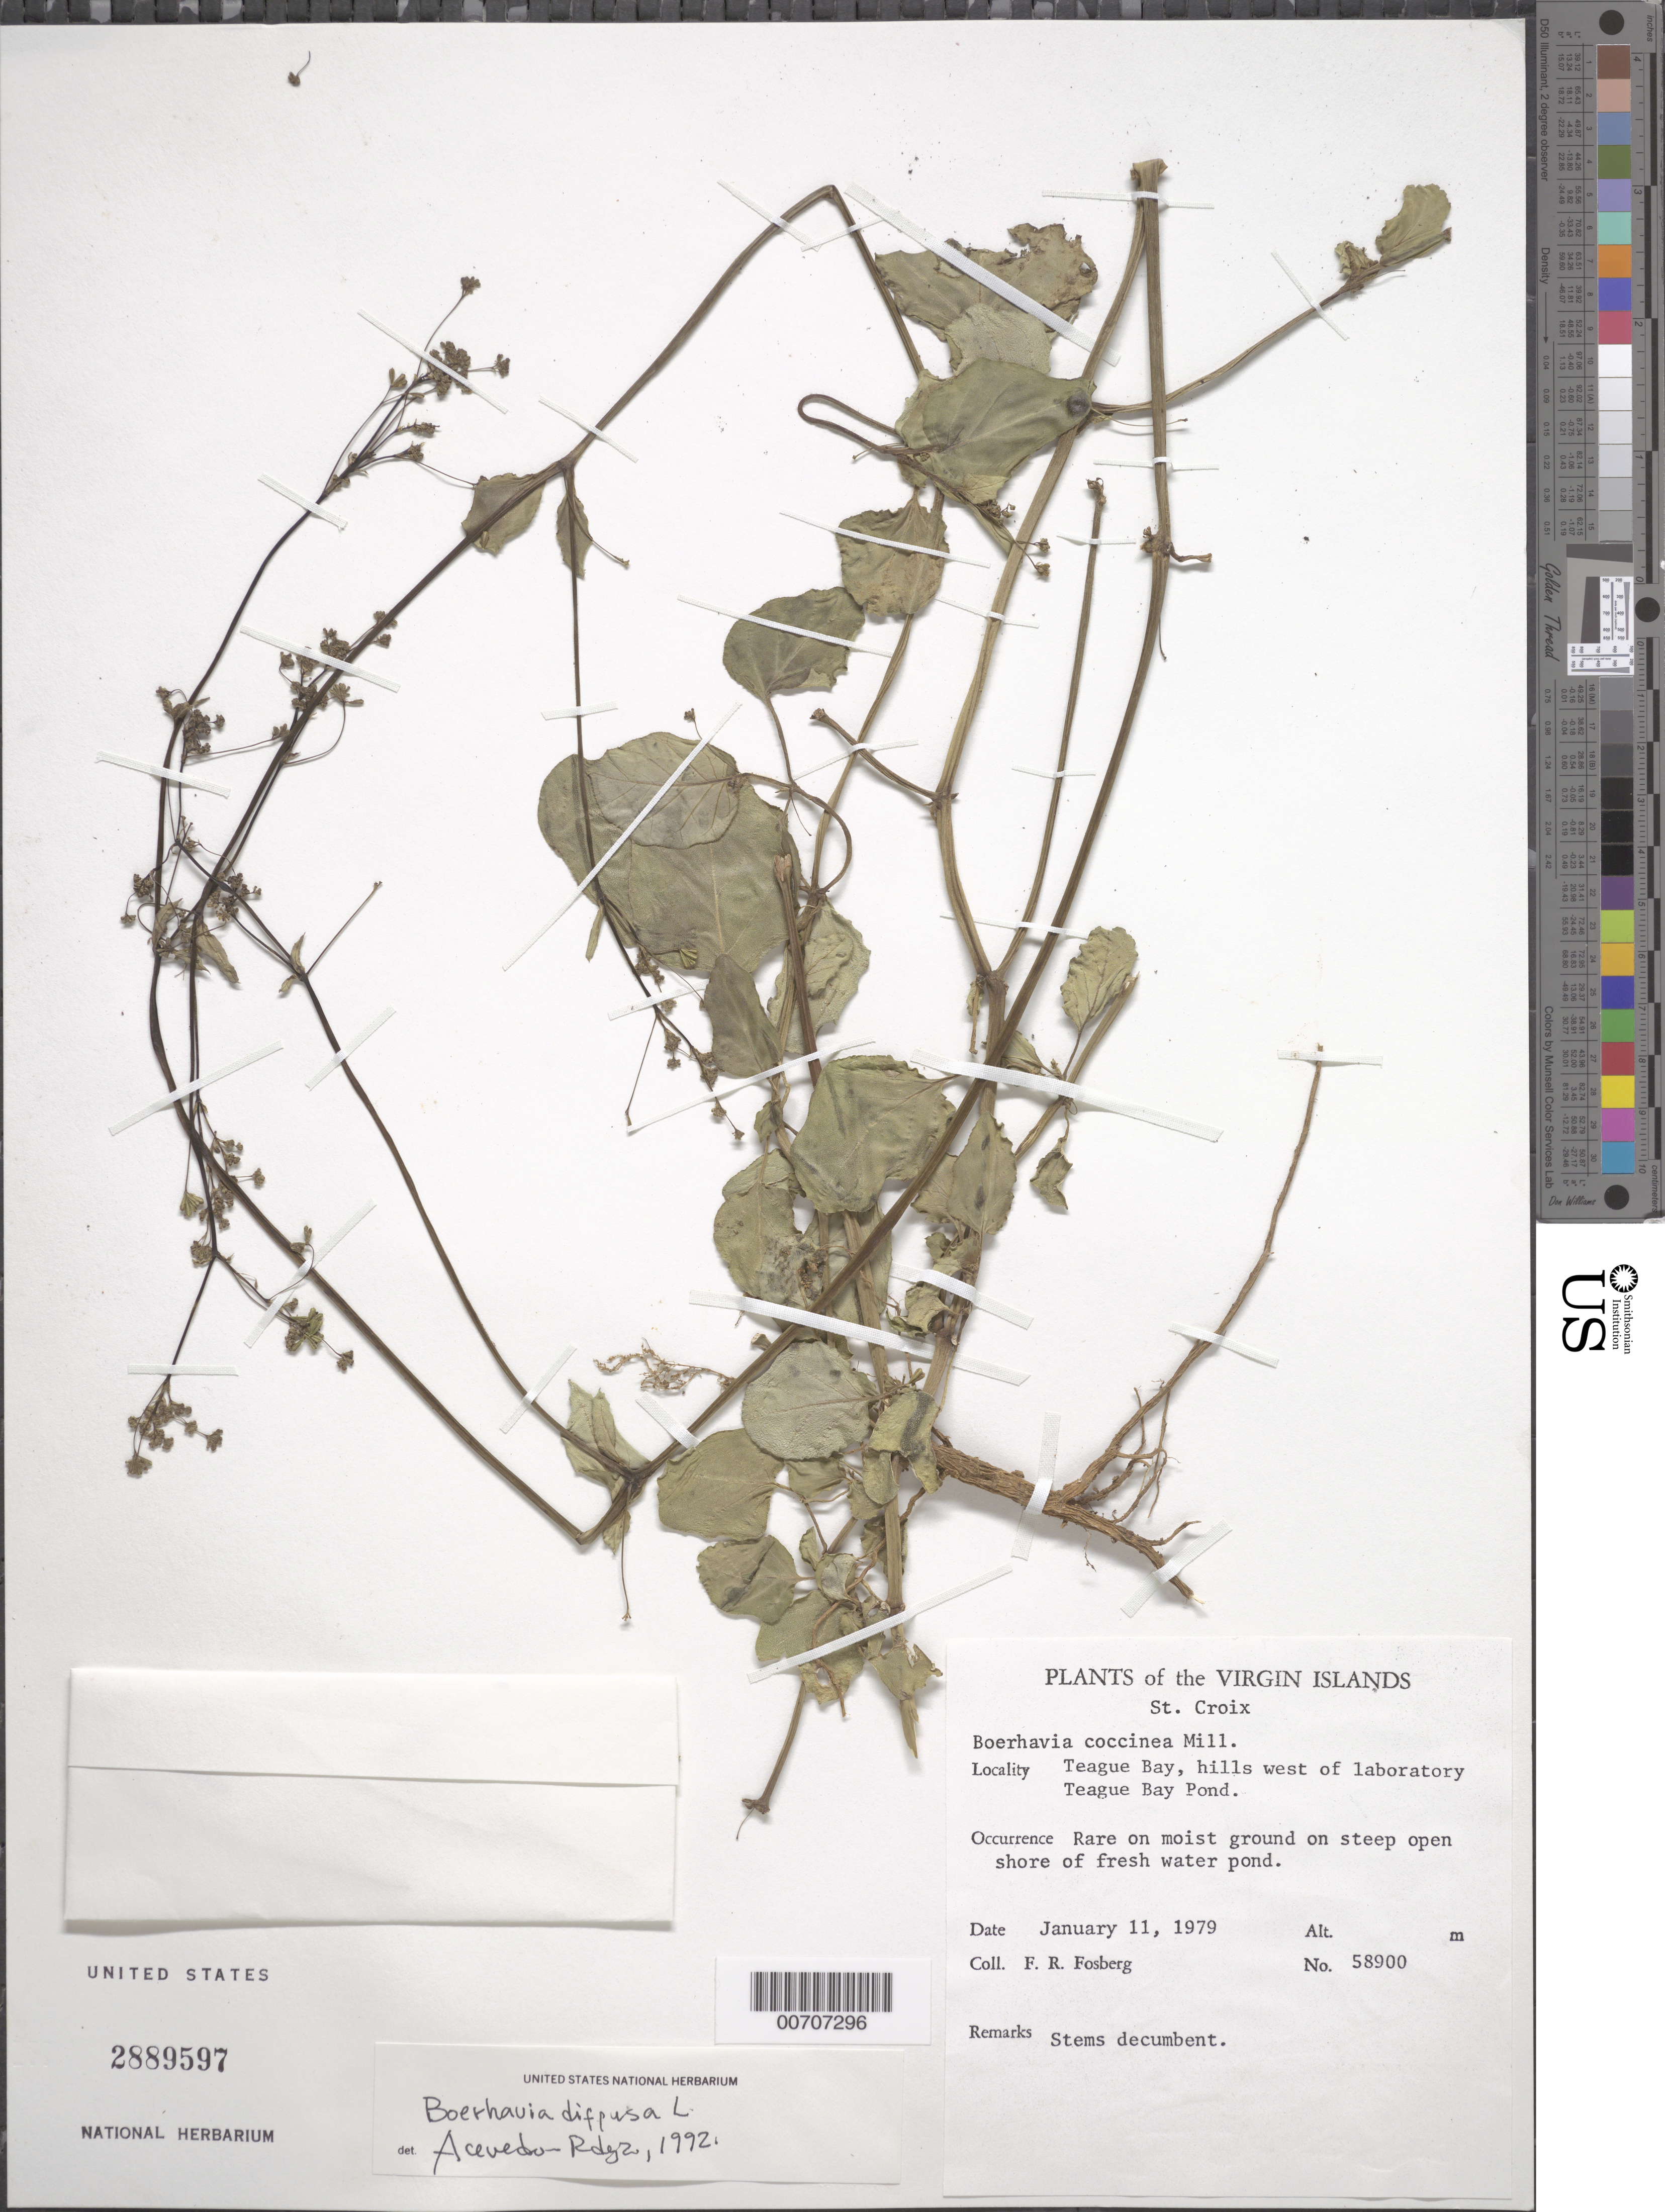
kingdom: Plantae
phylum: Tracheophyta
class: Magnoliopsida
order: Caryophyllales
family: Nyctaginaceae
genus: Boerhavia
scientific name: Boerhavia diffusa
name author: L.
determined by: Acevedo-Rodríguez, P., (BOT), Smithsonian Institution - National Museum of Natural History (UNITED STATES)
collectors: F. R. Fosberg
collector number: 58900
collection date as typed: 11 Jan 1979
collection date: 1979-01-11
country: U.S. Virgin Islands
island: St. Croix Island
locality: Teague Bay, hills W of Lab. Teague Bay Pond.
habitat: On moist ground on steep open shore of fresh water pond.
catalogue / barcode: US 2889597